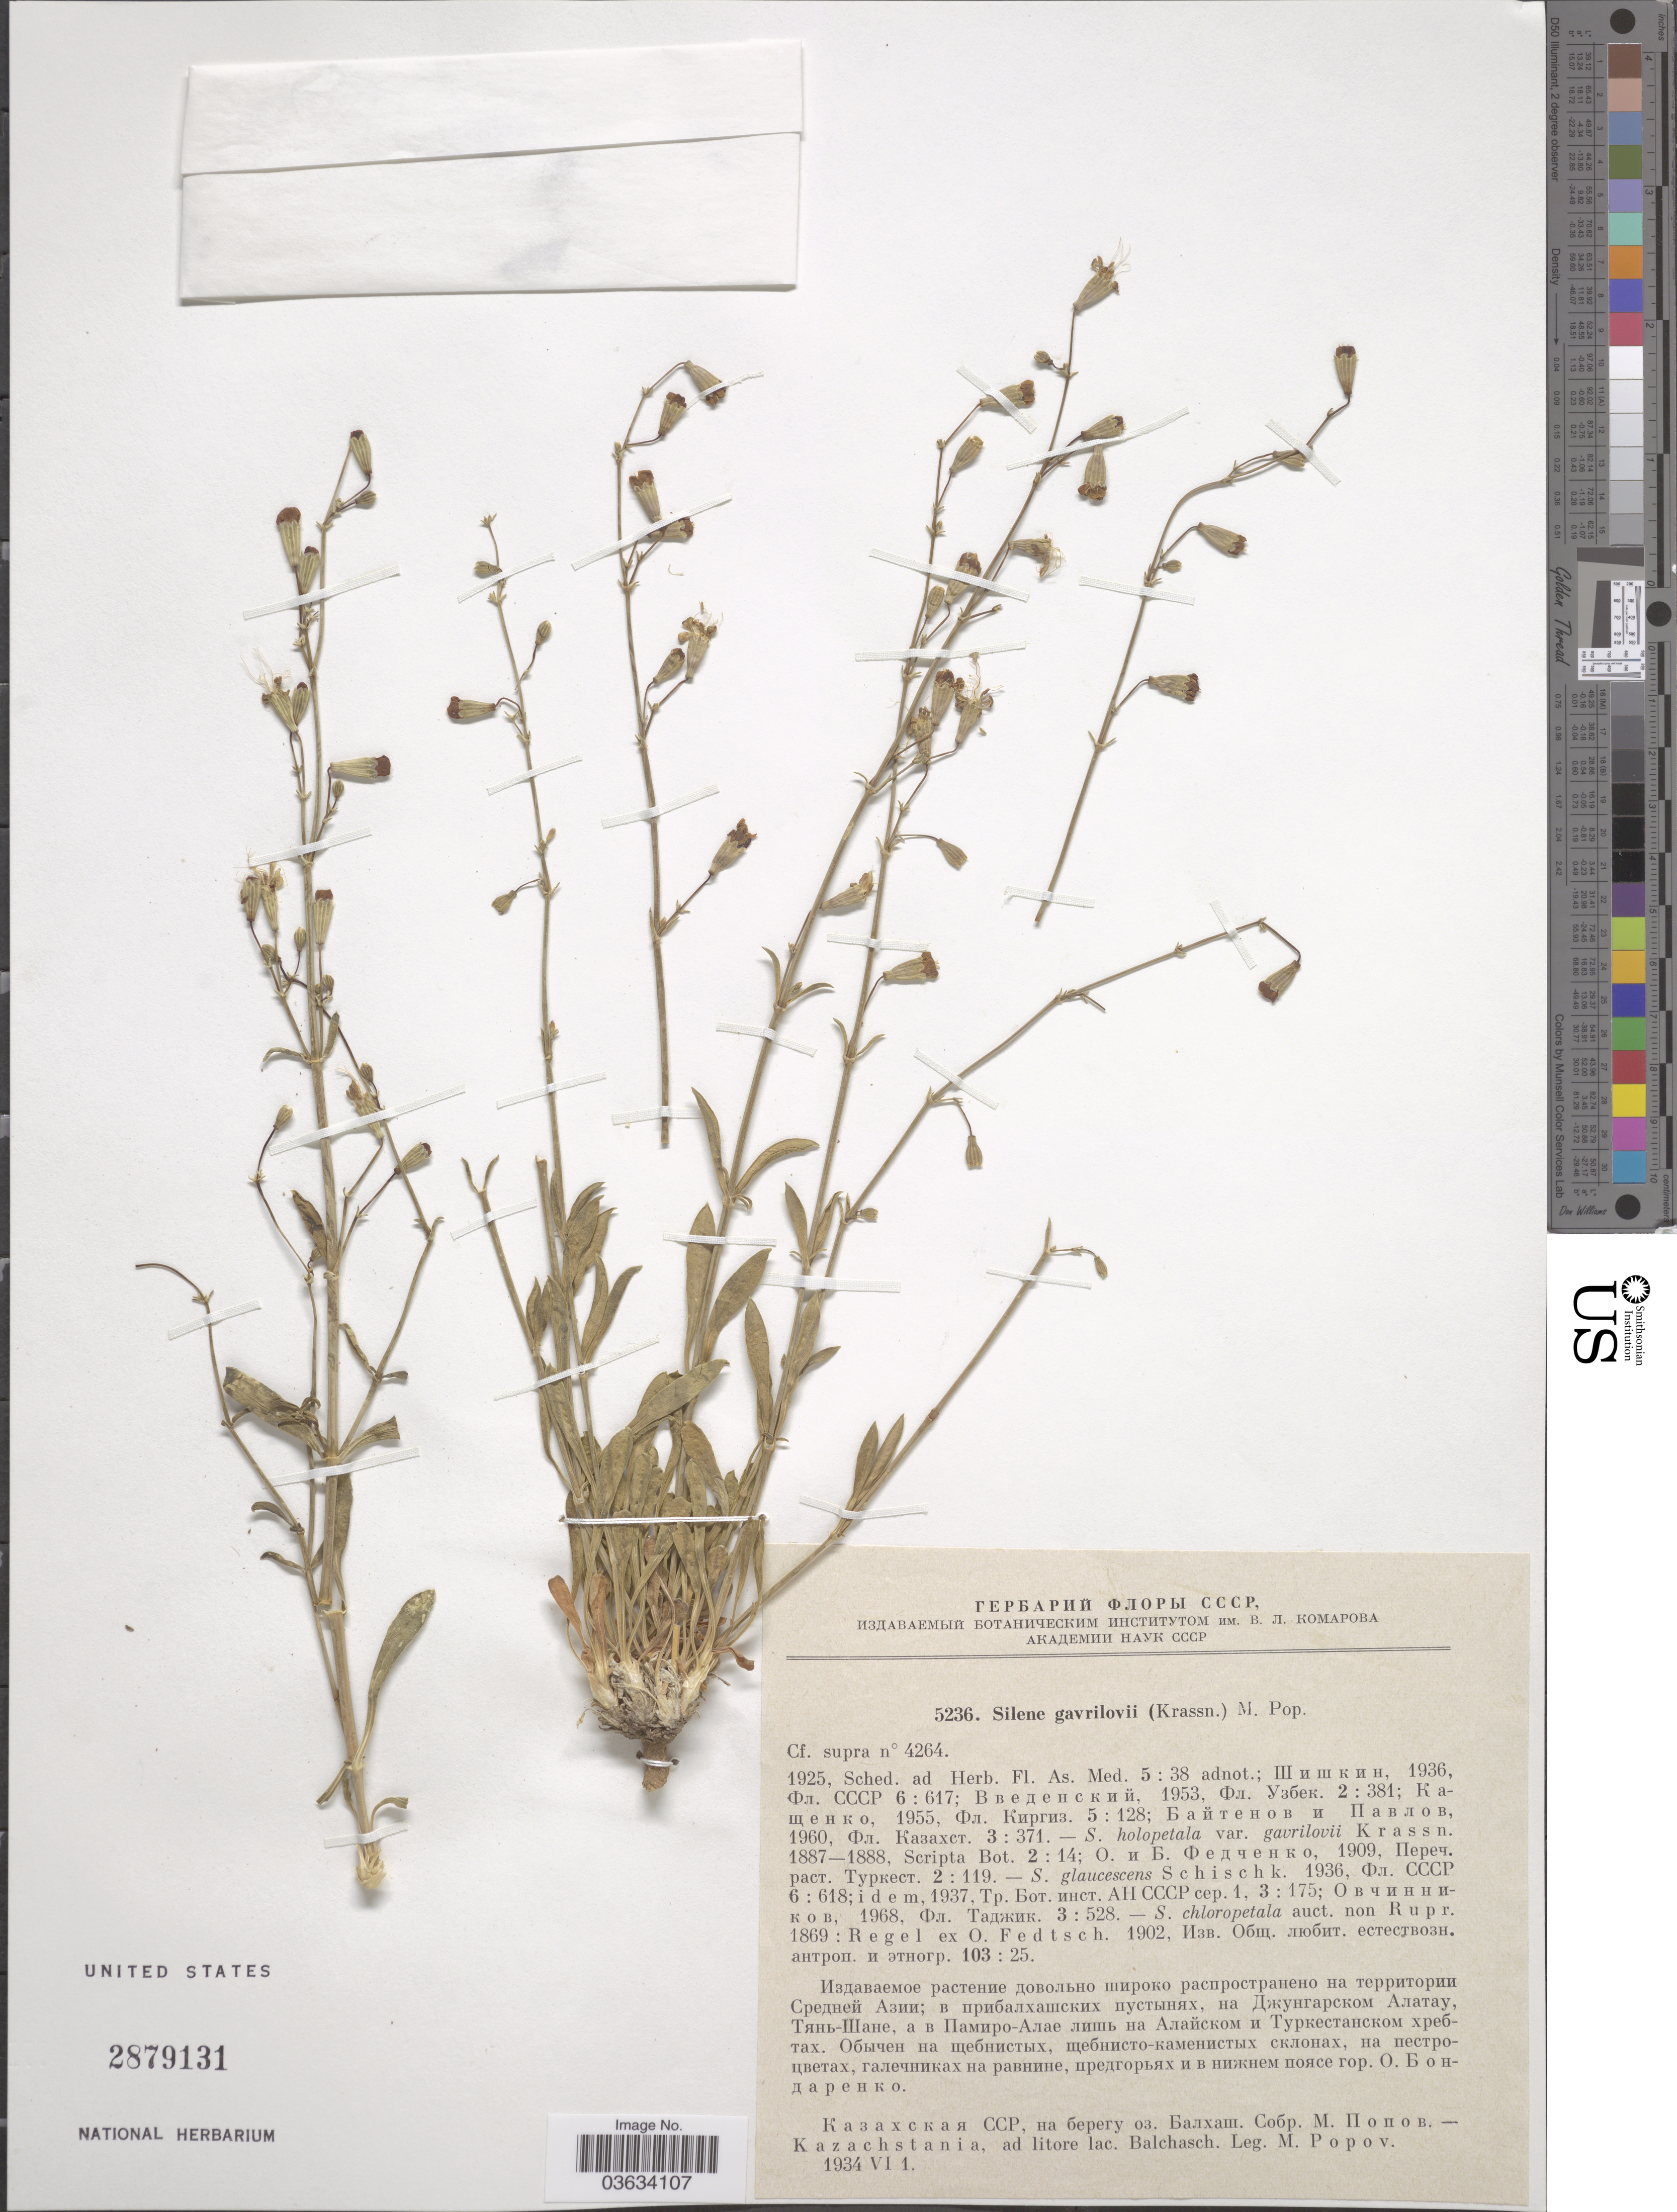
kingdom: Plantae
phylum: Tracheophyta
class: Magnoliopsida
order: Caryophyllales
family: Caryophyllaceae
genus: Silene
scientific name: Silene gavrilovii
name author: (Krasn.) Popov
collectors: M. Popov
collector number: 5236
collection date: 1934-06-01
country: Kazakhstan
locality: Ad litore lac. Balchasch.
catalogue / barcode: US 2879131